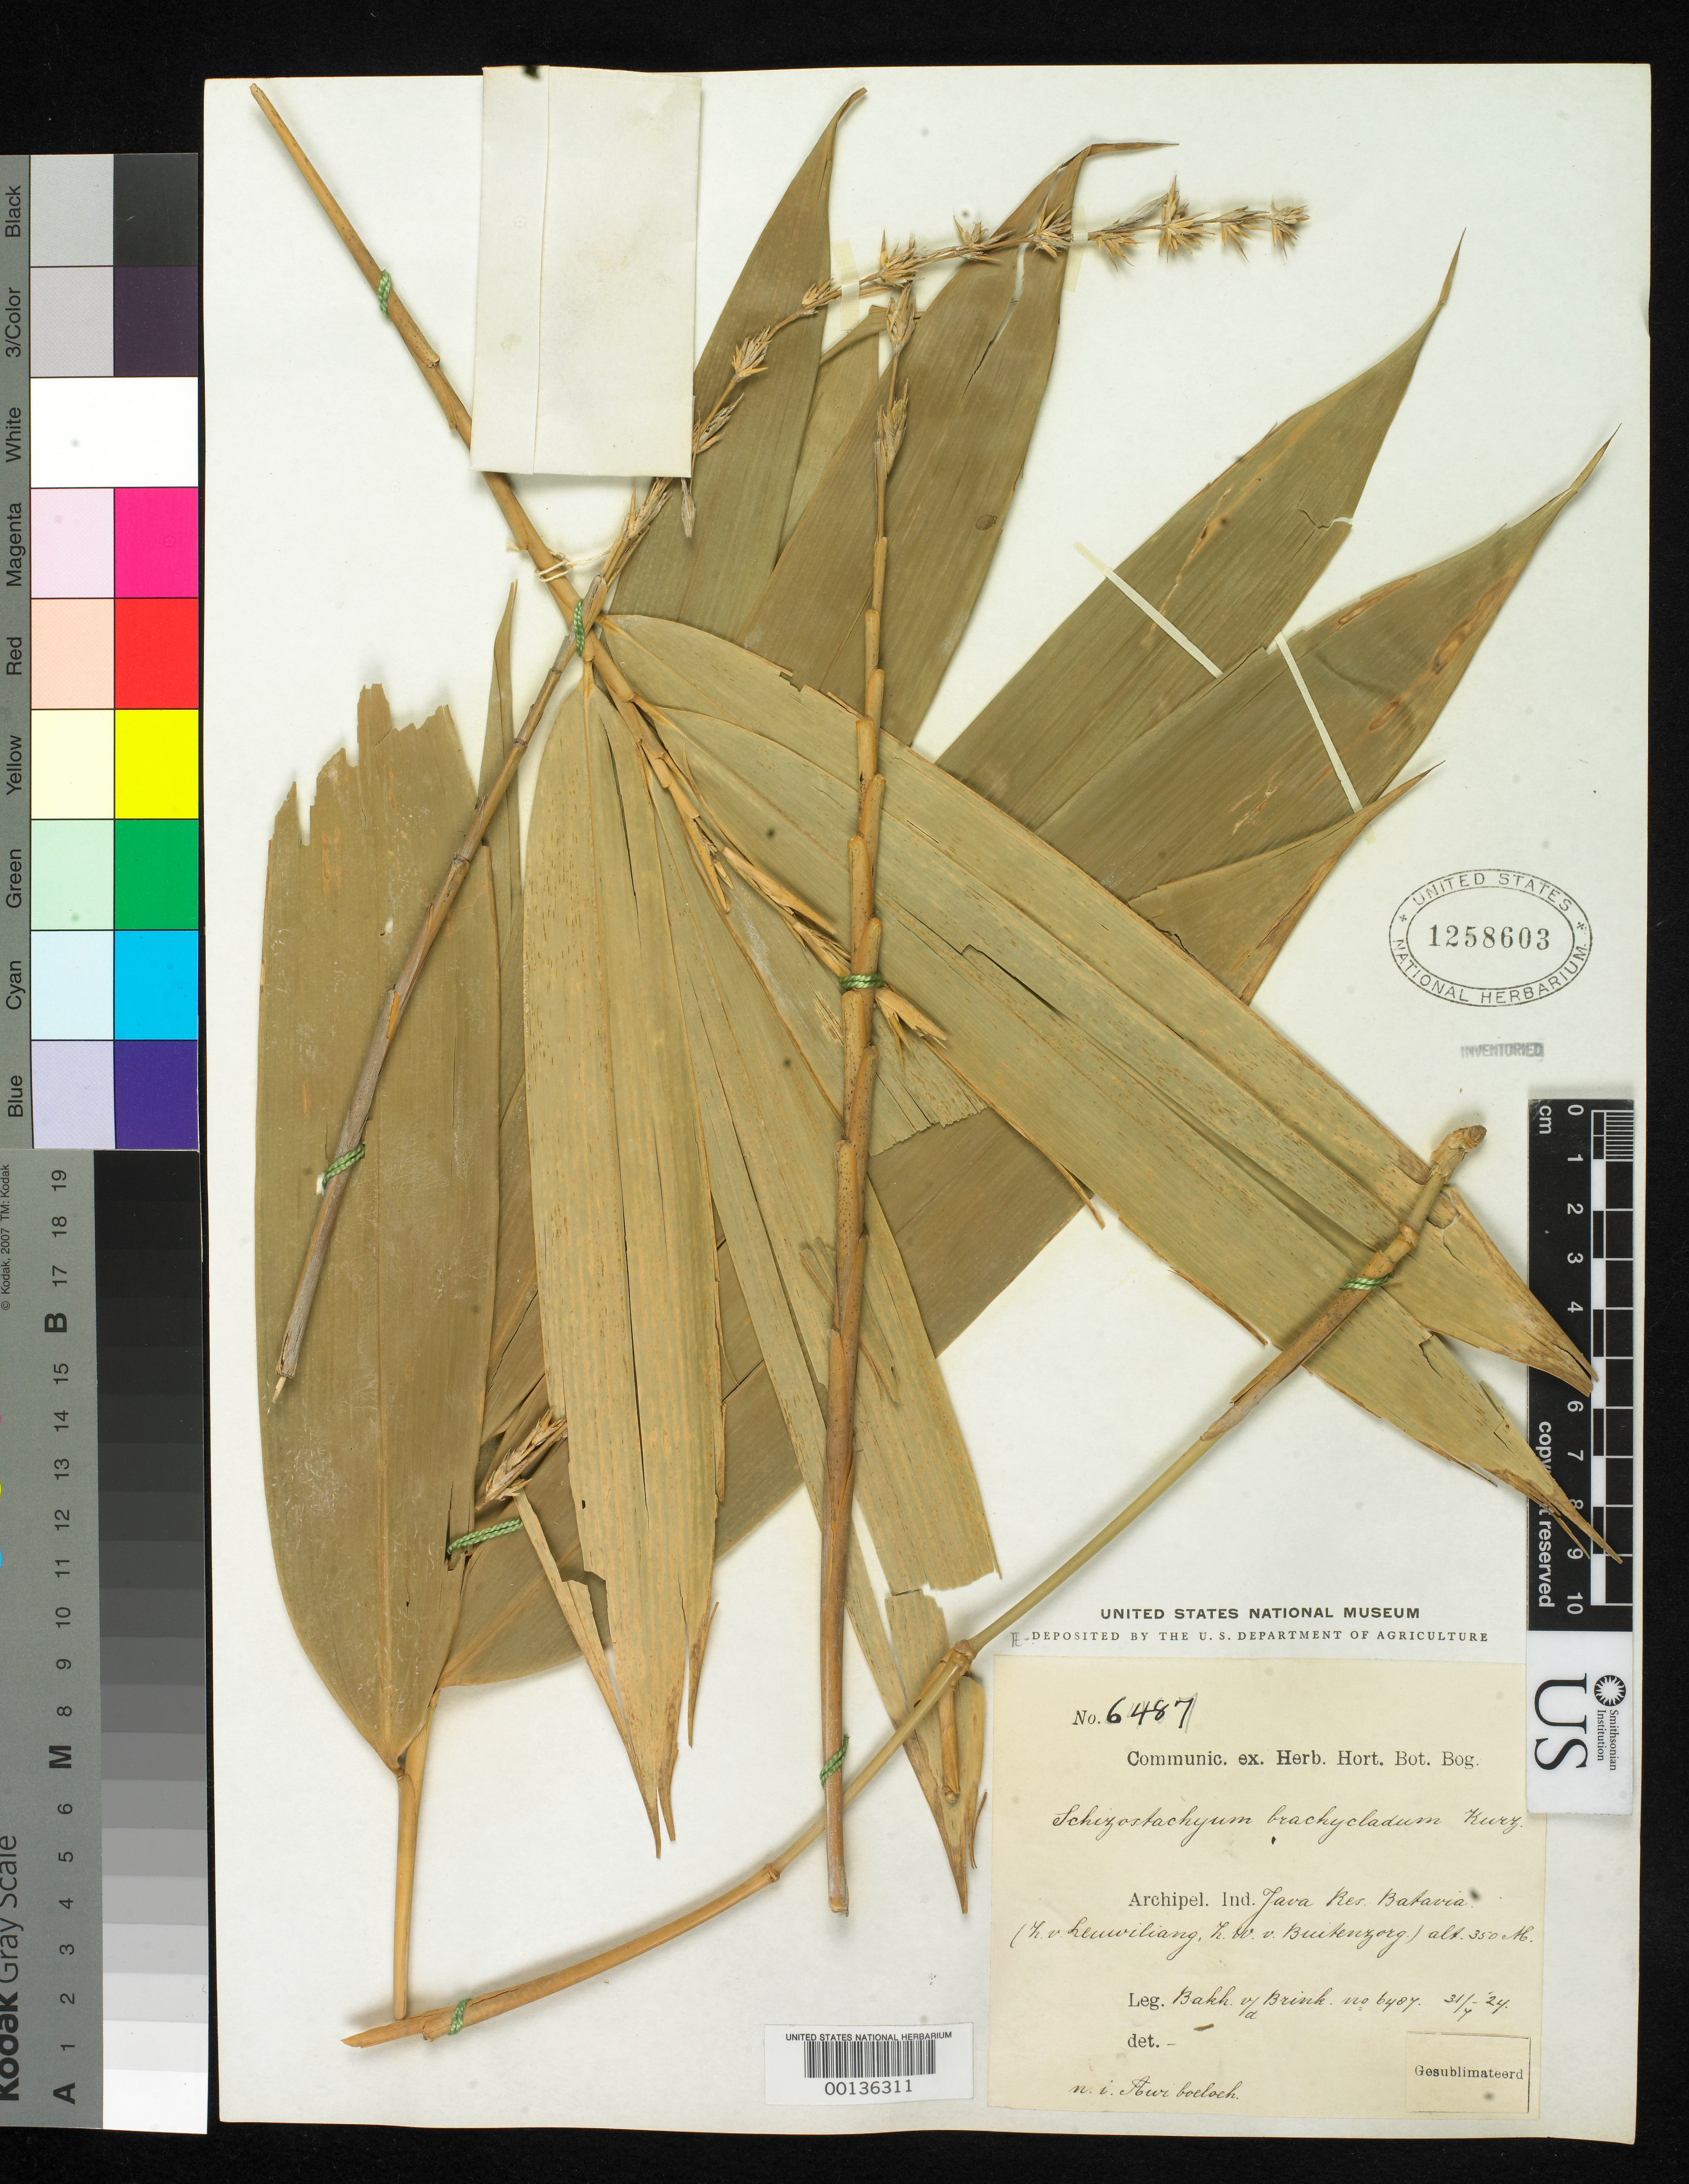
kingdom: Plantae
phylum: Tracheophyta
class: Liliopsida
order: Poales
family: Poaceae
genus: Schizostachyum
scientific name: Schizostachyum brachycladum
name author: (Kurz ex Munro) Kurz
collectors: R. Brink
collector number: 6407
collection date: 1924-07-31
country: Indonesia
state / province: Java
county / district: Jawa Barat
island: Java I.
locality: Batavia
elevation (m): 350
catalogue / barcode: US 1258603